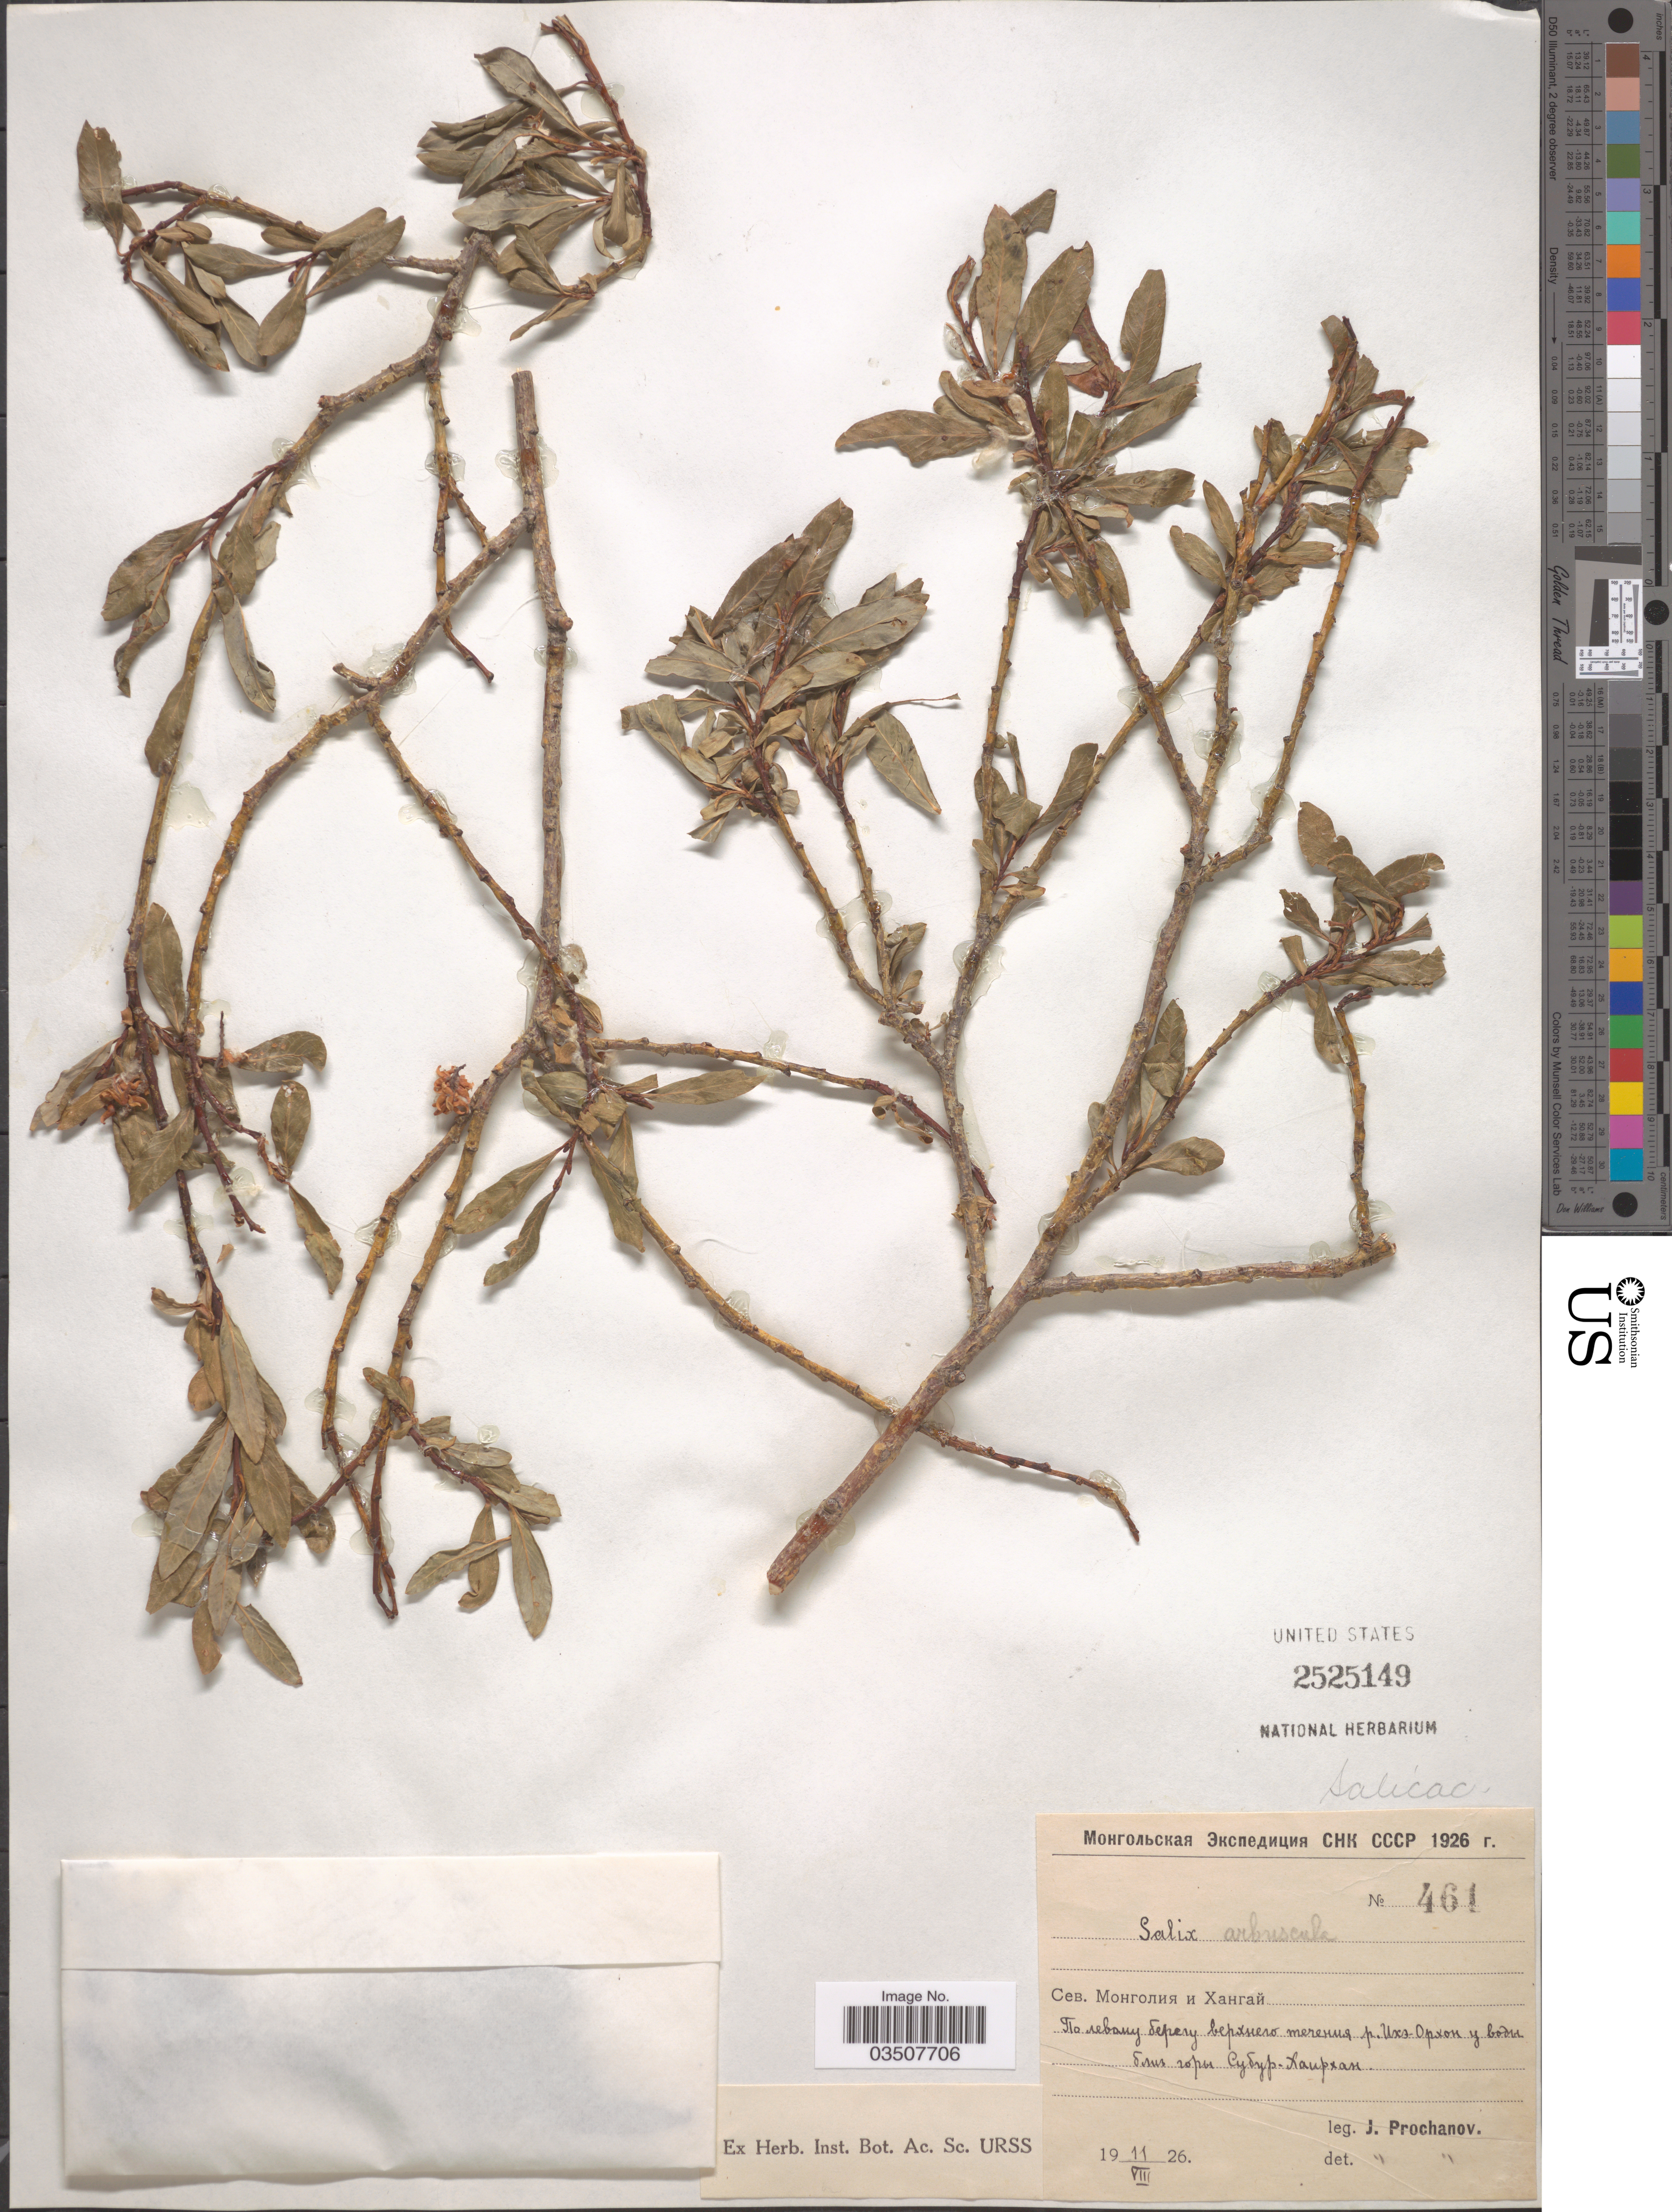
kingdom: Plantae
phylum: Tracheophyta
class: Magnoliopsida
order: Malpighiales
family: Salicaceae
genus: Salix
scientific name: Salix arbuscula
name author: L.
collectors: J. Prochanov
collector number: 461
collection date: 1926-08-11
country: Mongolia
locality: Left shore of river Orkhon.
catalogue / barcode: US 2525149